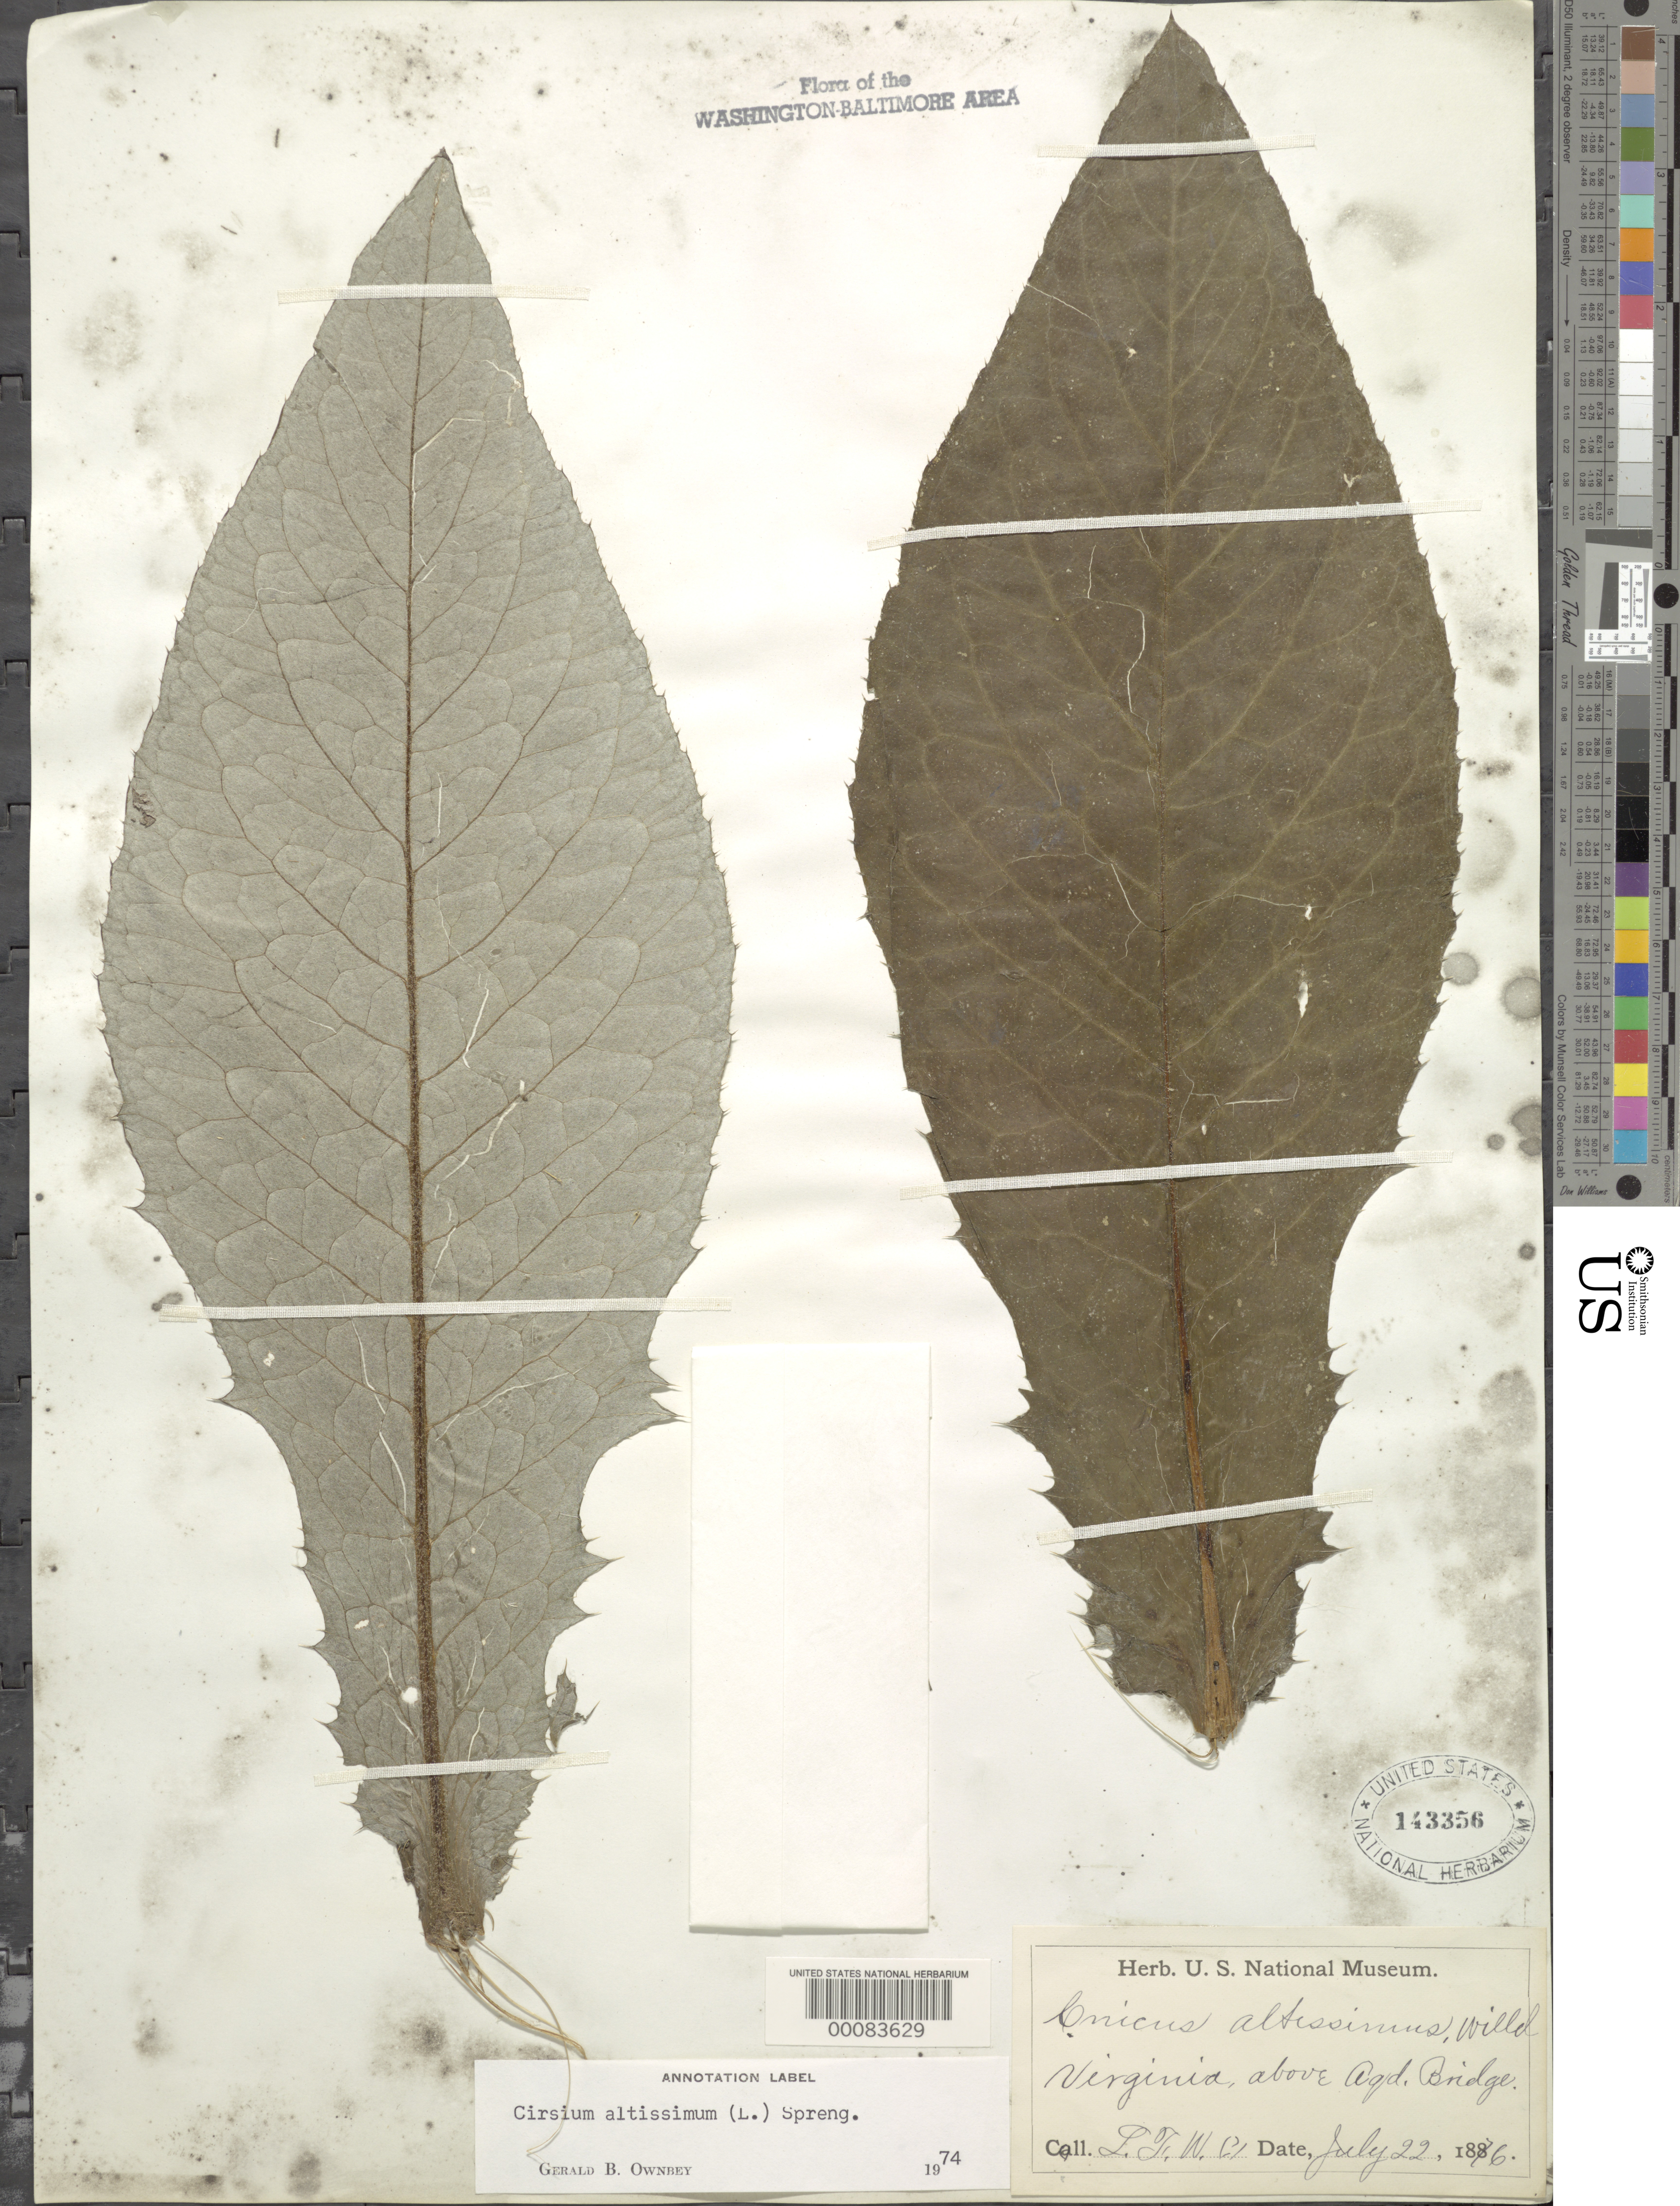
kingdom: Plantae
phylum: Tracheophyta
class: Magnoliopsida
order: Asterales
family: Asteraceae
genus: Cirsium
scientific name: Cirsium altissimum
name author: (L.) Hill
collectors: L. F. Ward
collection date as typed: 22 Jul 1876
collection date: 1876-07-22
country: United States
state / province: Virginia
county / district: Fairfax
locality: Above Aqueduct Bridge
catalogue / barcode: US 143356